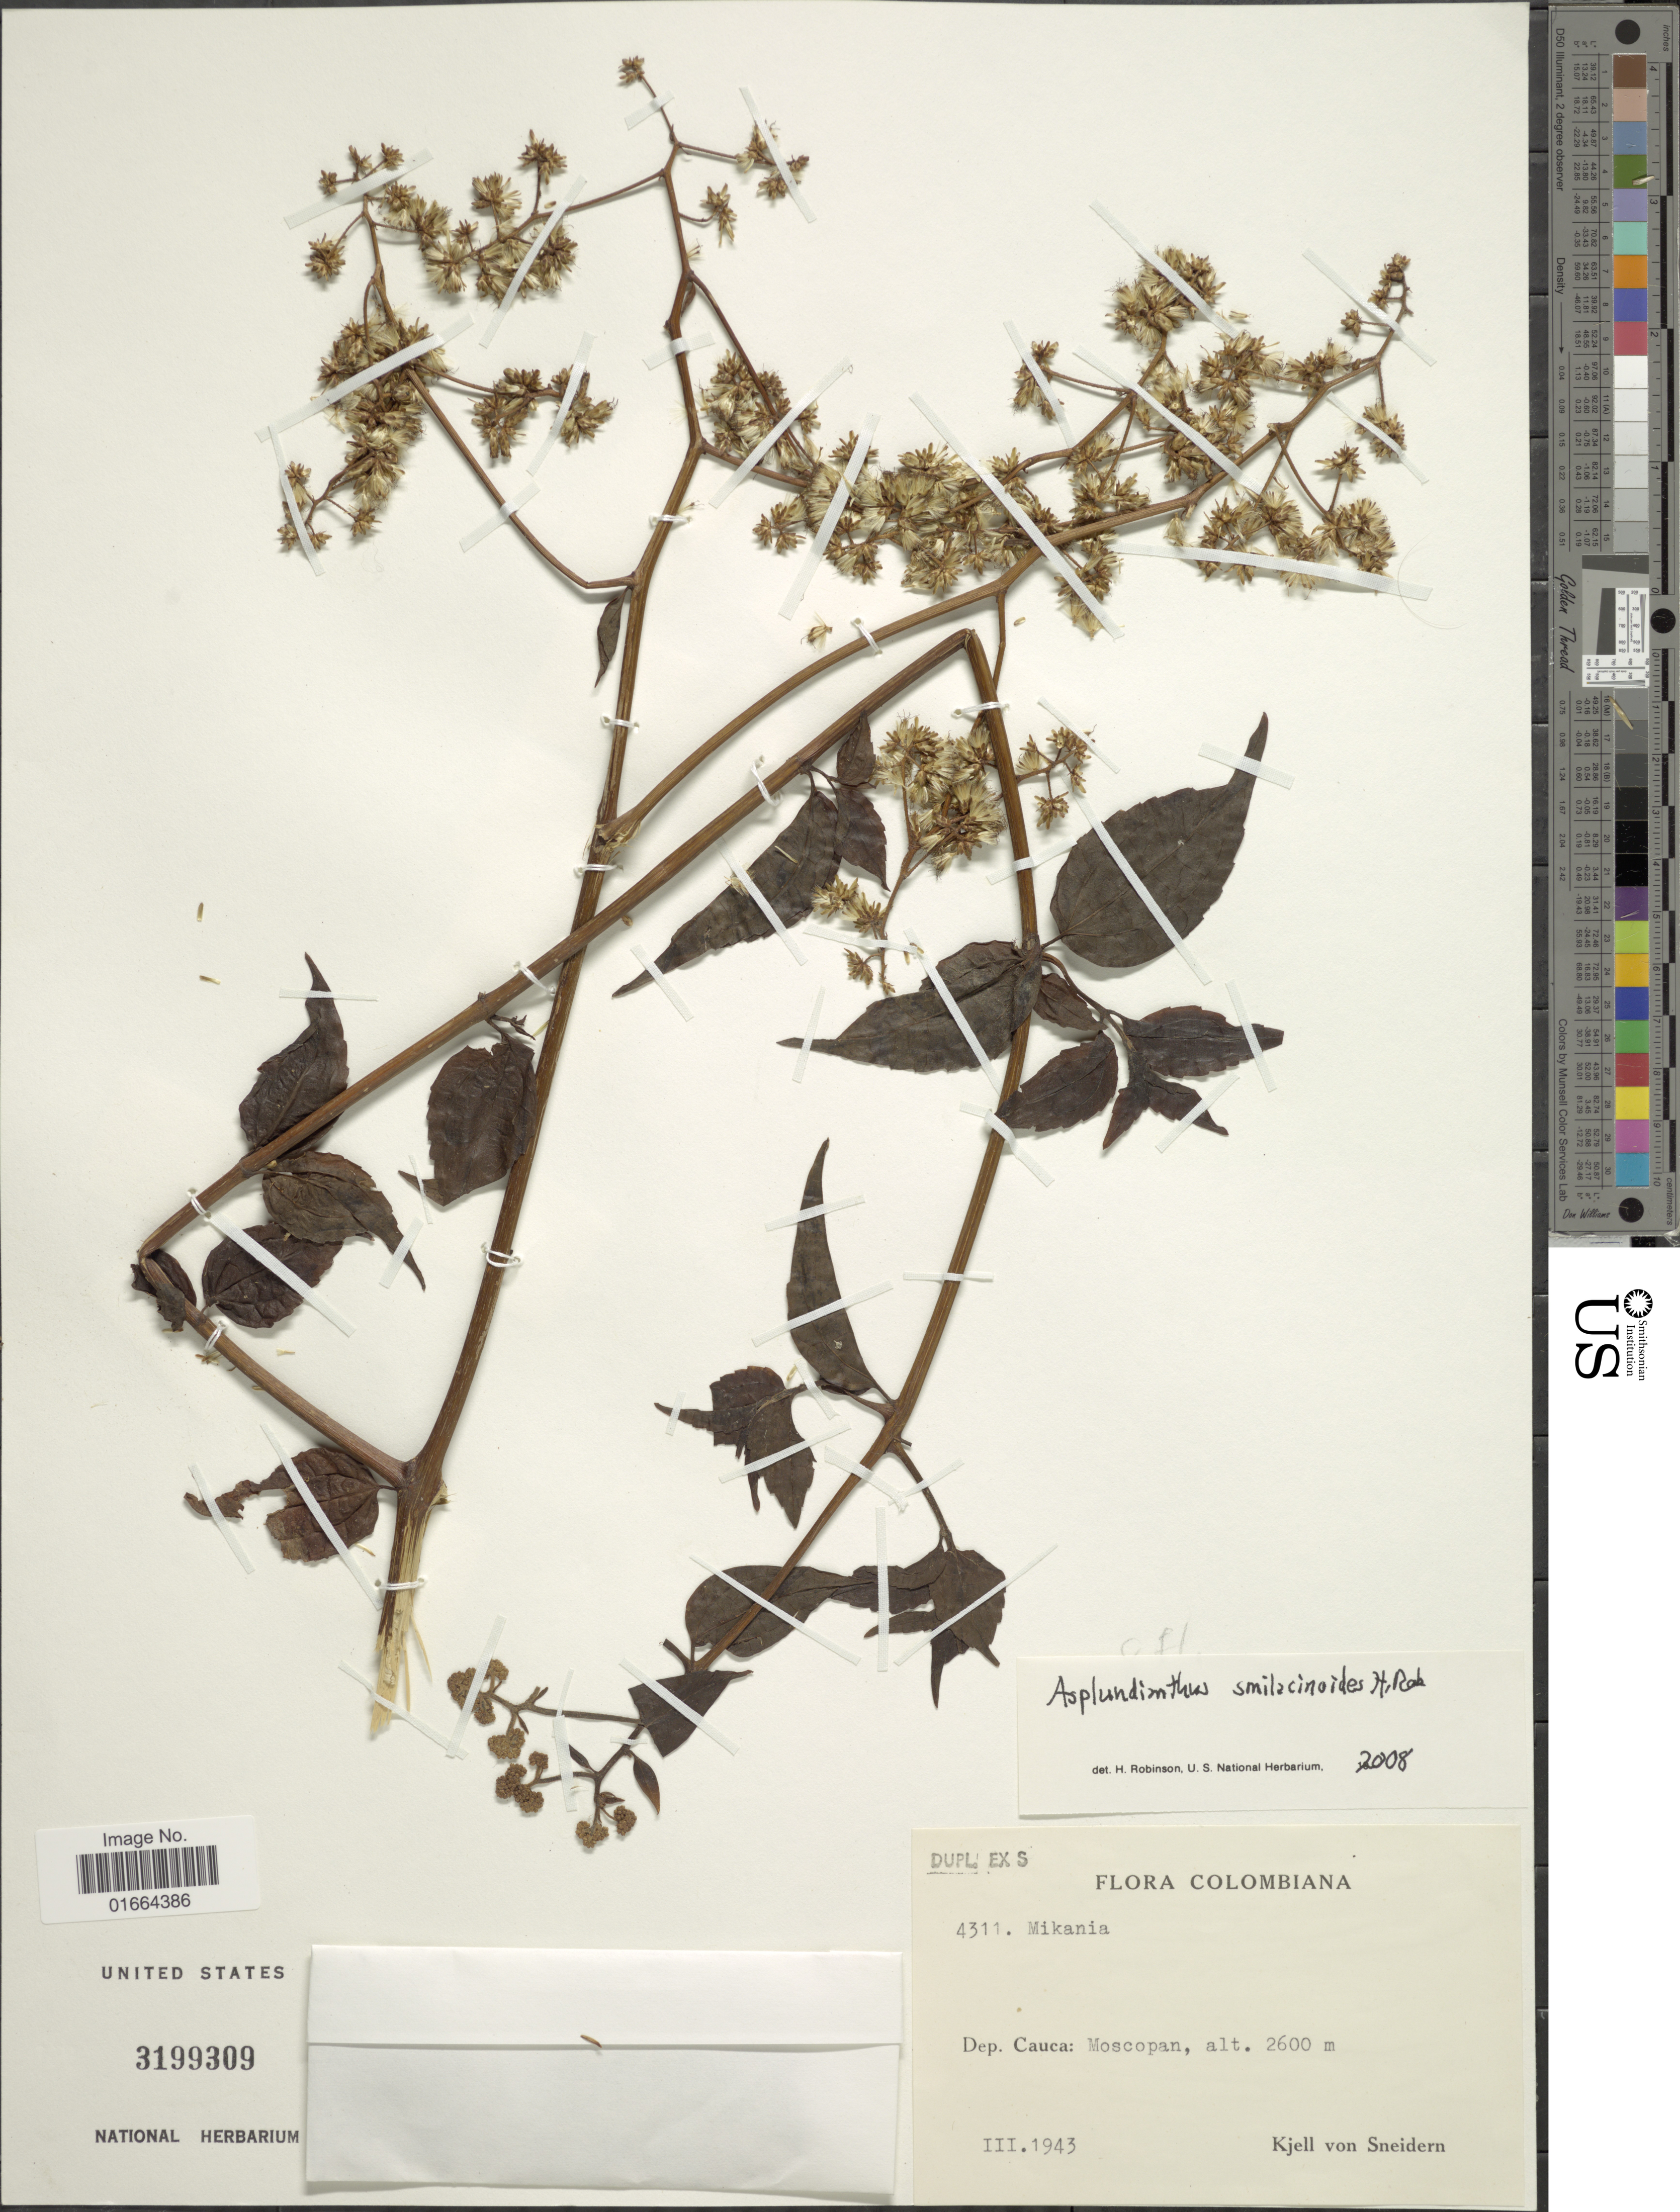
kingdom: Plantae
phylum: Tracheophyta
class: Magnoliopsida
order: Asterales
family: Asteraceae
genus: Asplundianthus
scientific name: Asplundianthus smilacinoides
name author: H. Rob.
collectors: K. von Sneidern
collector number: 4311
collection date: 1943-03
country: Colombia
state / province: Cauca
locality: Dep. Caca: Moscopan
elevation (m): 2600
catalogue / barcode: US 3199309